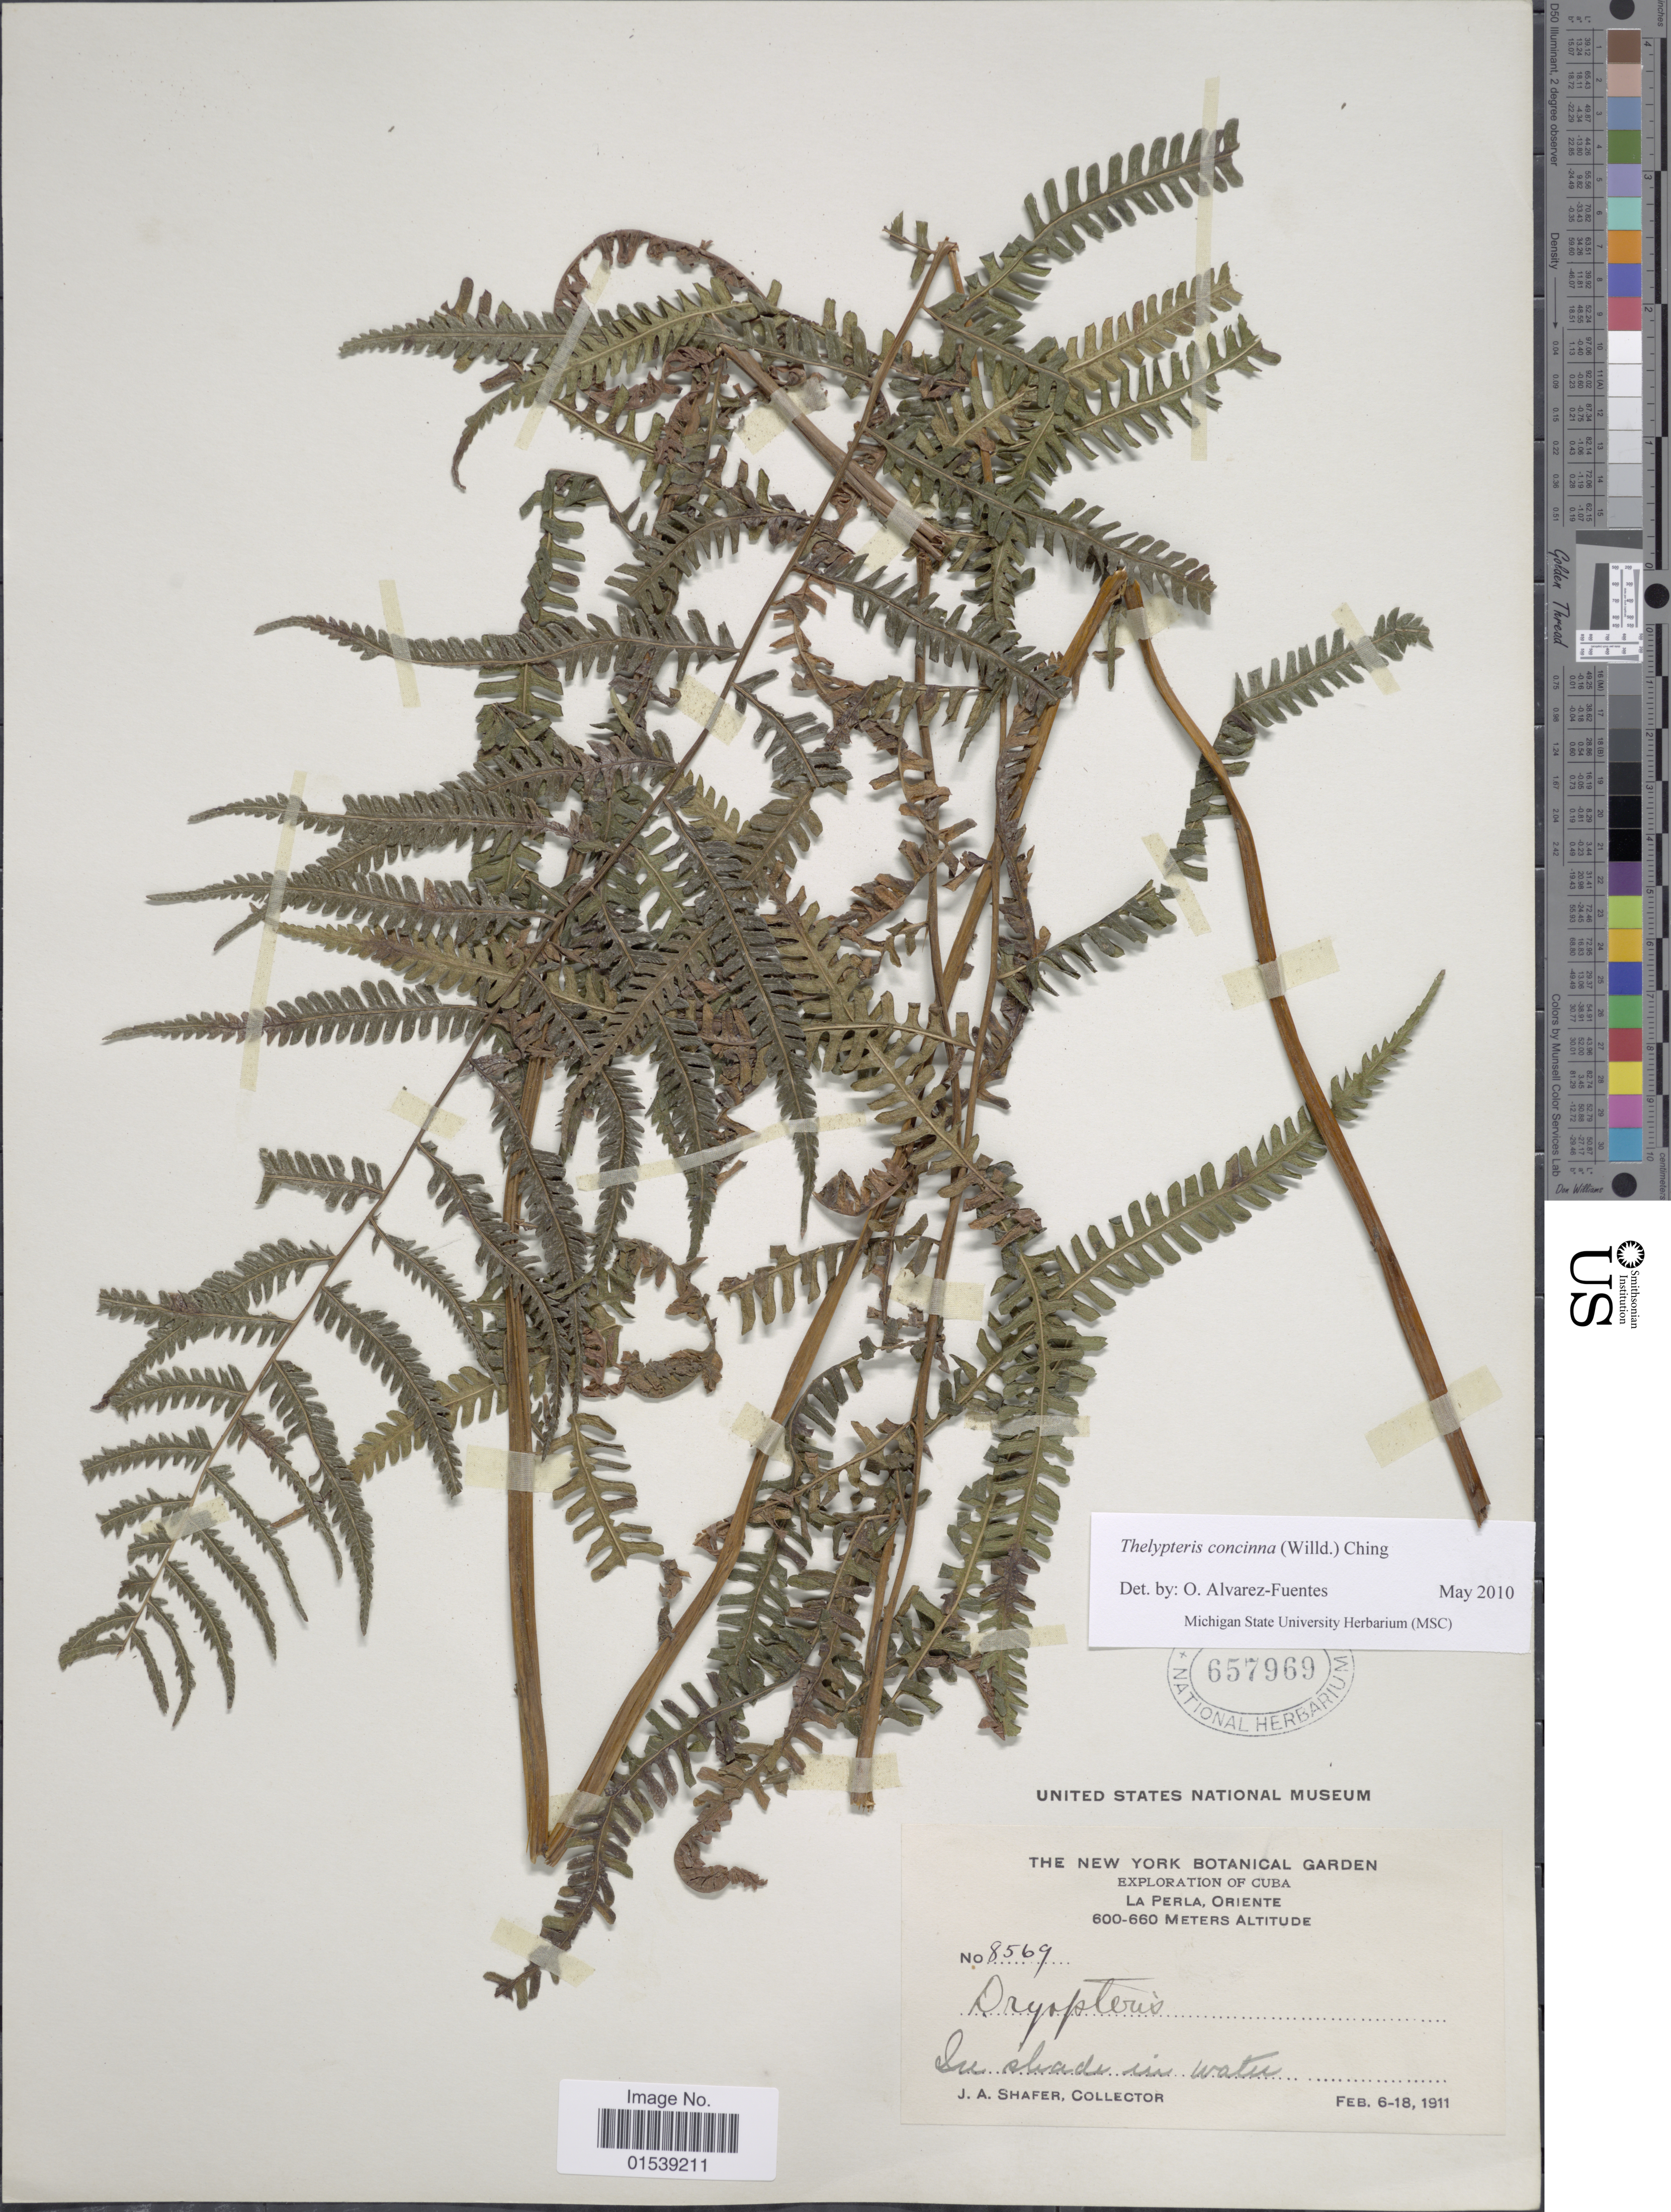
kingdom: Plantae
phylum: Tracheophyta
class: Polypodiopsida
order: Polypodiales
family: Thelypteridaceae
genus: Amauropelta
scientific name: Amauropelta concinna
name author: (Willd.) Pic. Serm.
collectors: J. A. Shafer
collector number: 8569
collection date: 1911-02-06/1911-02-18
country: Cuba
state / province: Oriente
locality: La Perla, Oriente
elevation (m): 600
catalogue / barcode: US 657969